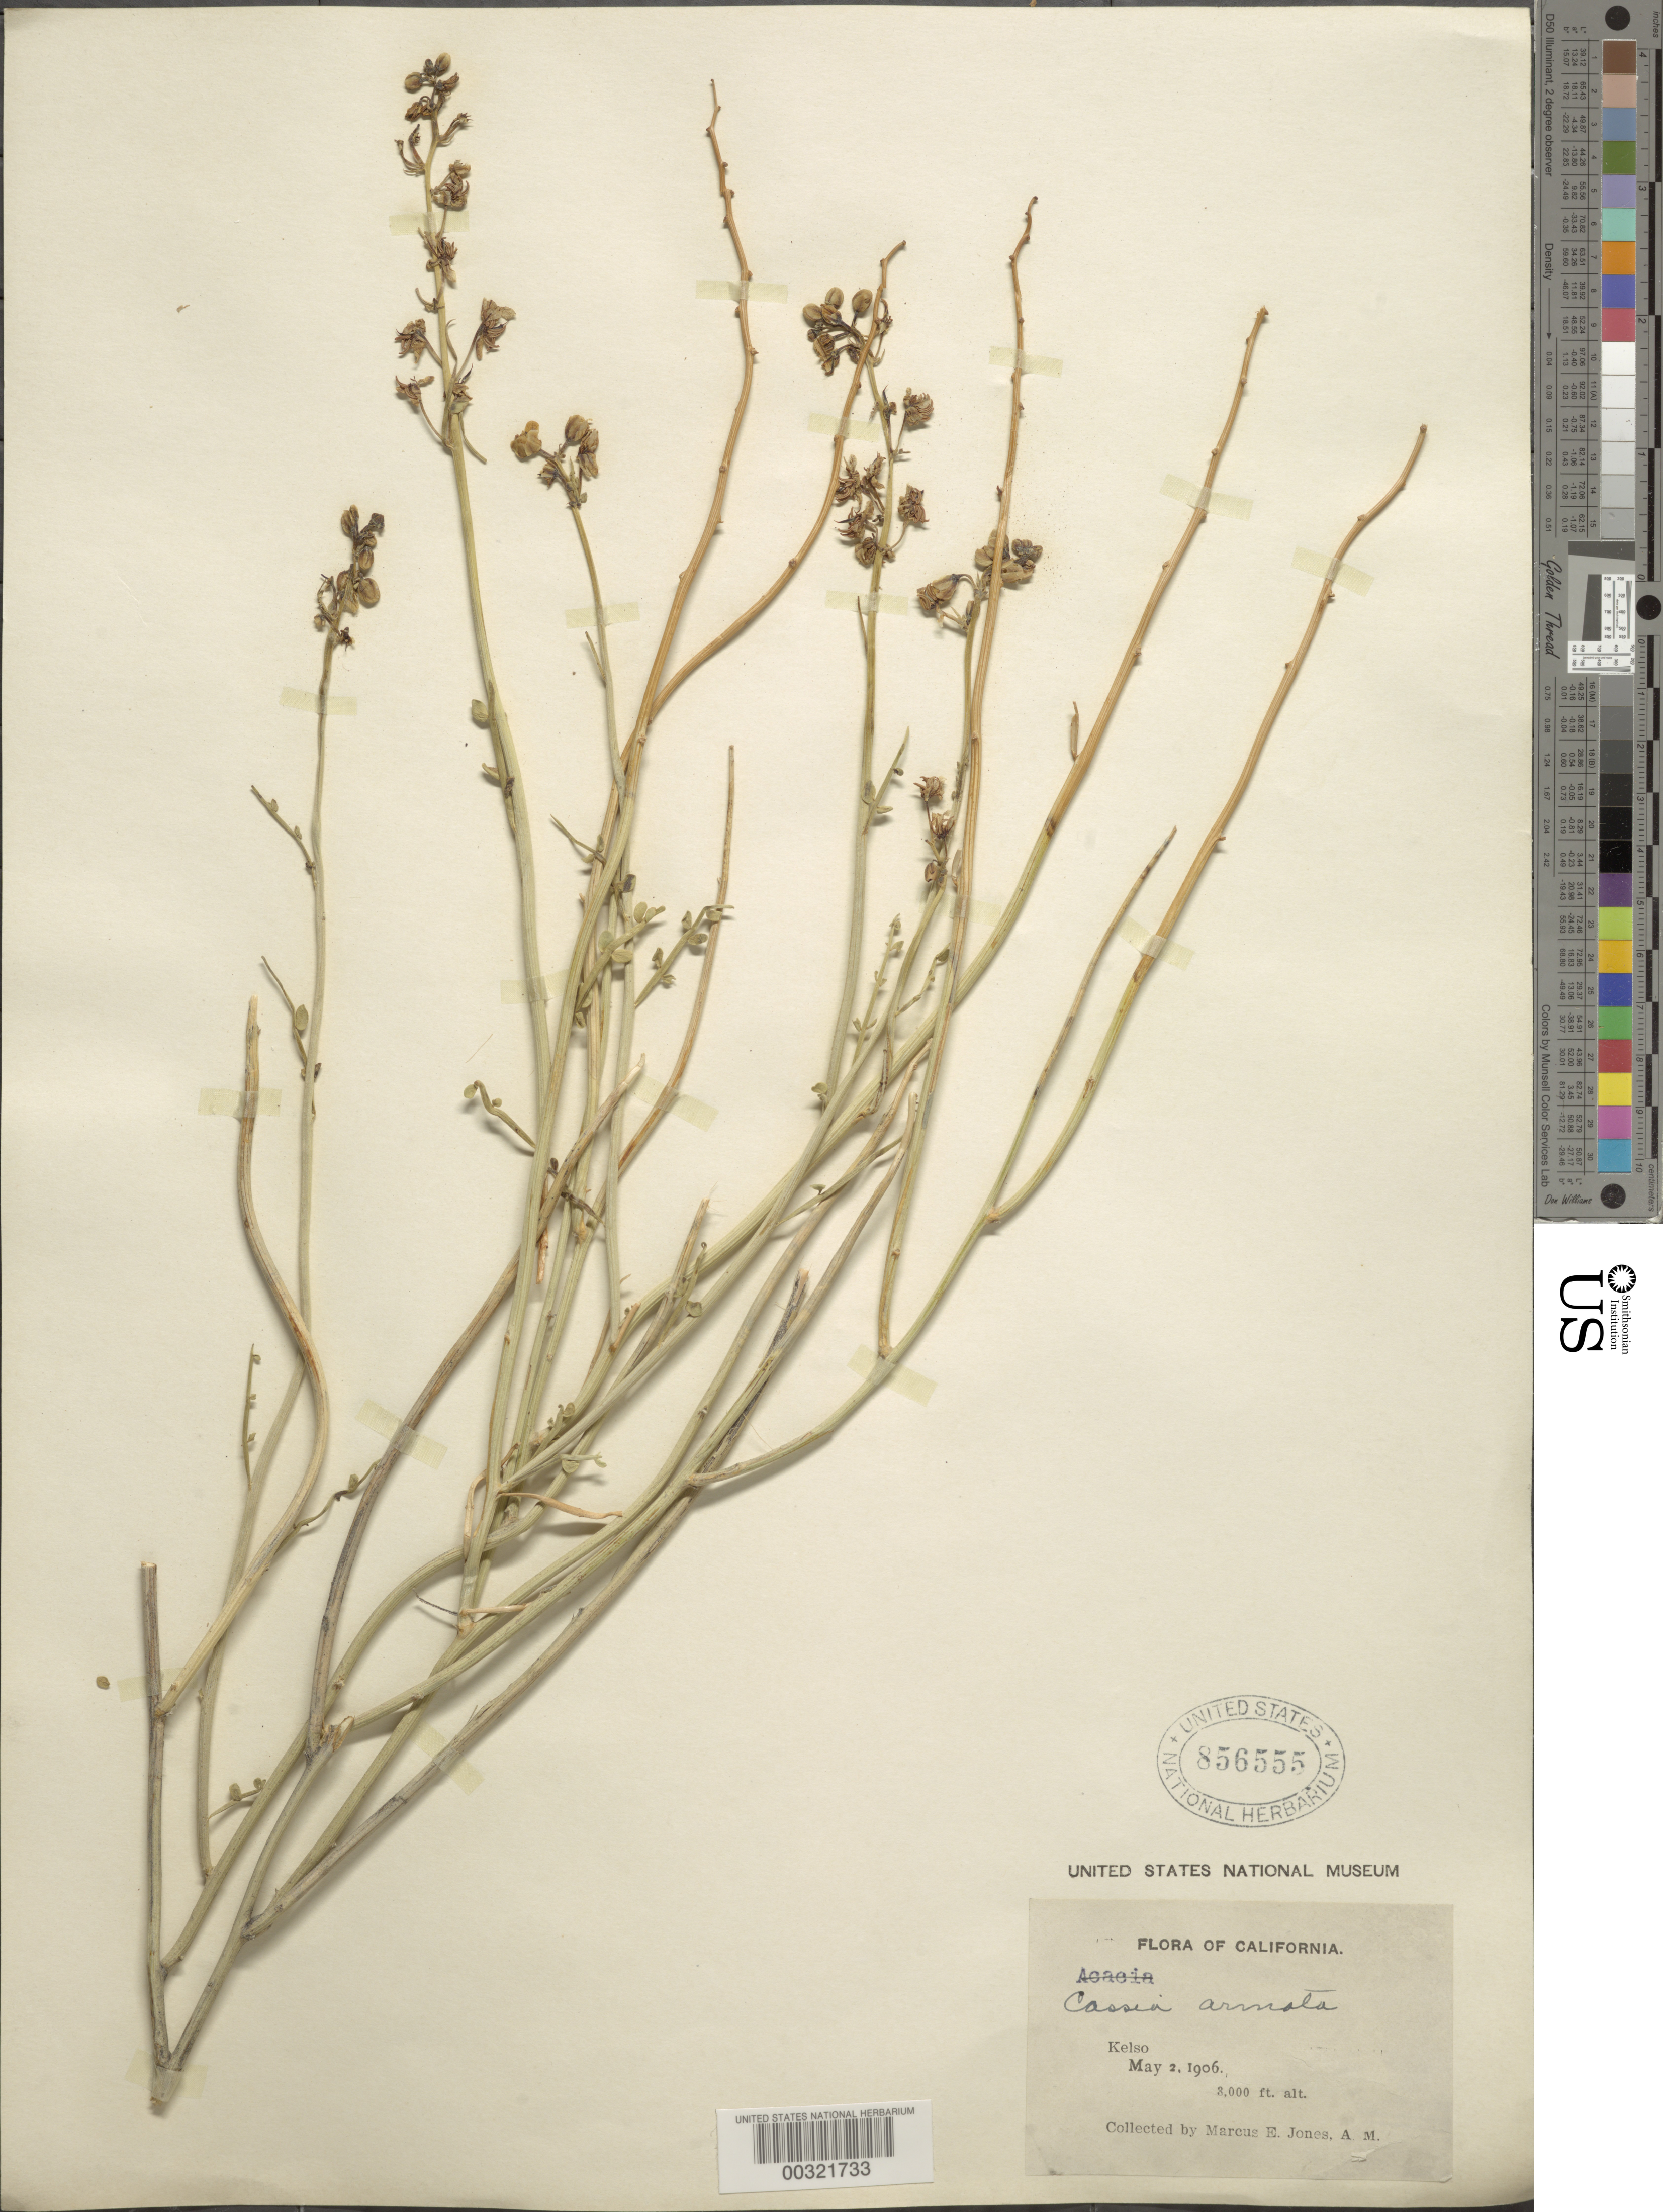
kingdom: Plantae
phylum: Tracheophyta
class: Magnoliopsida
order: Fabales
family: Fabaceae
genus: Senna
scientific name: Senna armata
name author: (S. Watson) H.S. Irwin & Barneby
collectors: M. E. Jones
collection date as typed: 02 May 1906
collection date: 1906-05-02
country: United States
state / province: California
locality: Kelso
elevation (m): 914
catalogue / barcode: US 856555